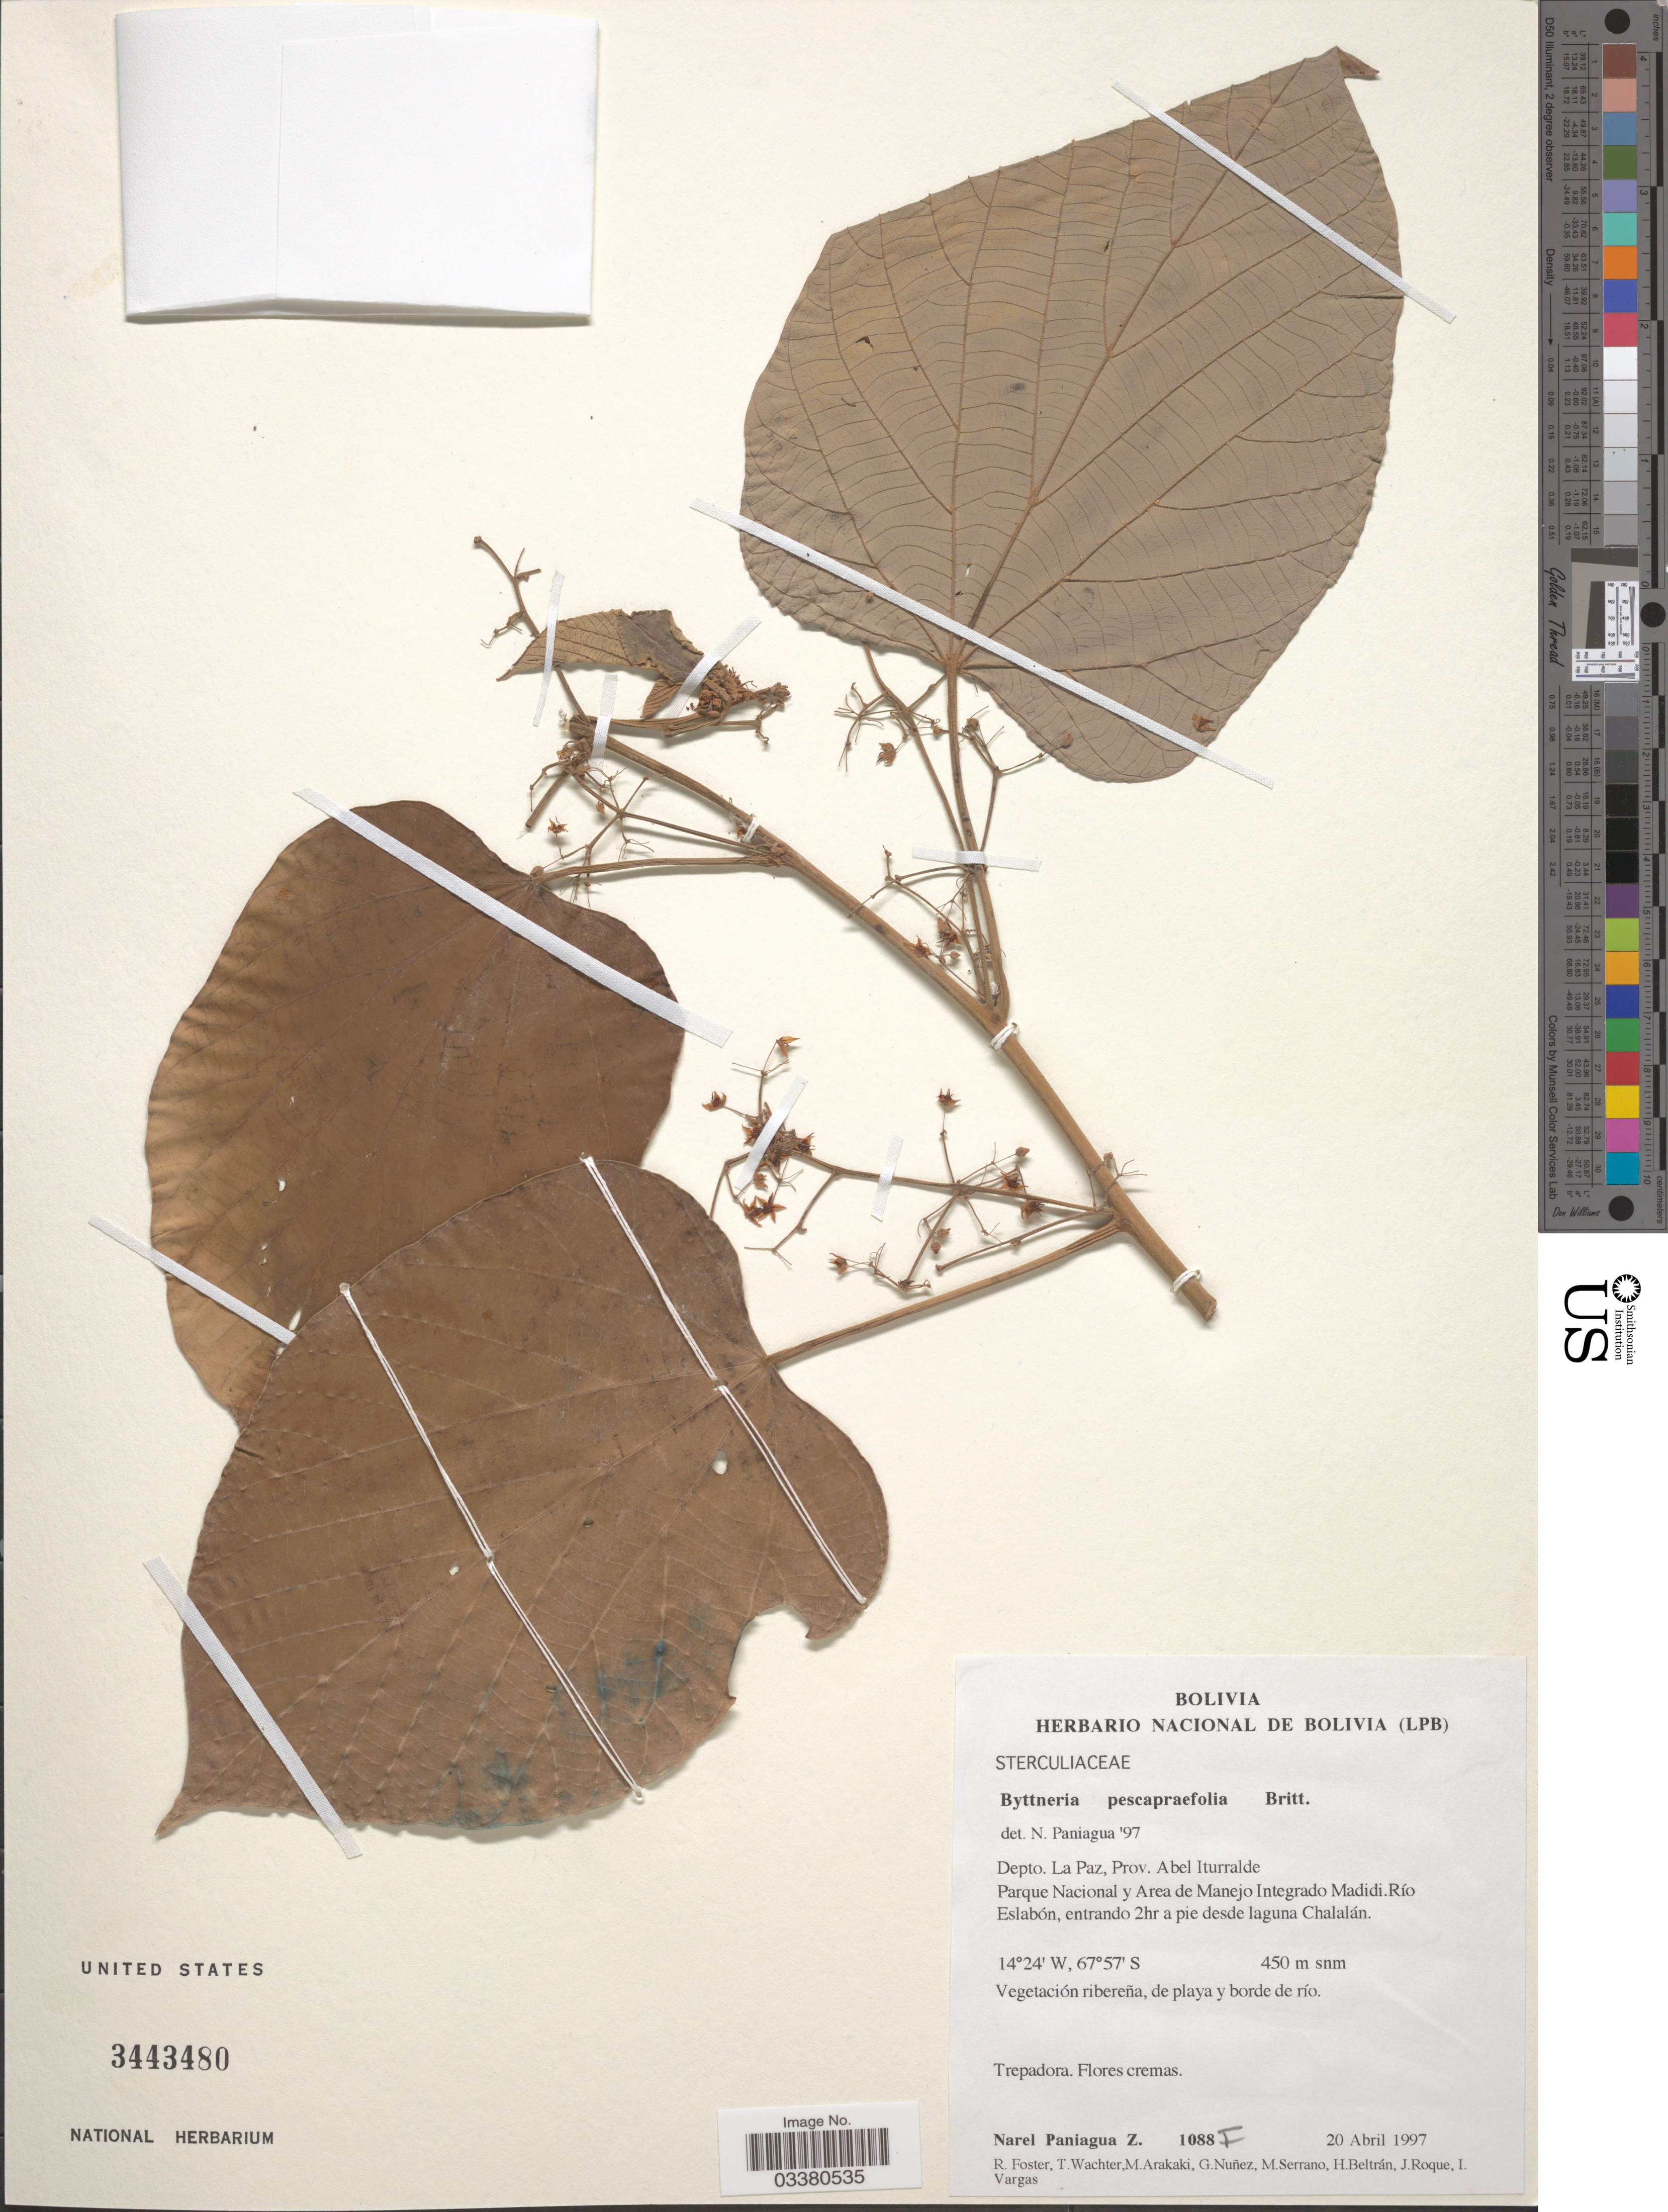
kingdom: Plantae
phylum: Tracheophyta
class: Magnoliopsida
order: Malvales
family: Malvaceae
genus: Byttneria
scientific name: Byttneria pescapriifolia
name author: Britton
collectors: N. Paniagua Zambrana, R. Foster, T. Wachter, M. Arakaki & et al.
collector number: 1088F*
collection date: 1997-04-20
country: Bolivia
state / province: La Paz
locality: Depto. La Paz, Prov. Abel Iturralde. Parque Nacional y Area de Manejo Integrado Madidi. Río Eslabón, entrando 2hr a pie desde laguna Chalalán.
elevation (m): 450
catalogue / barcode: US 3443480